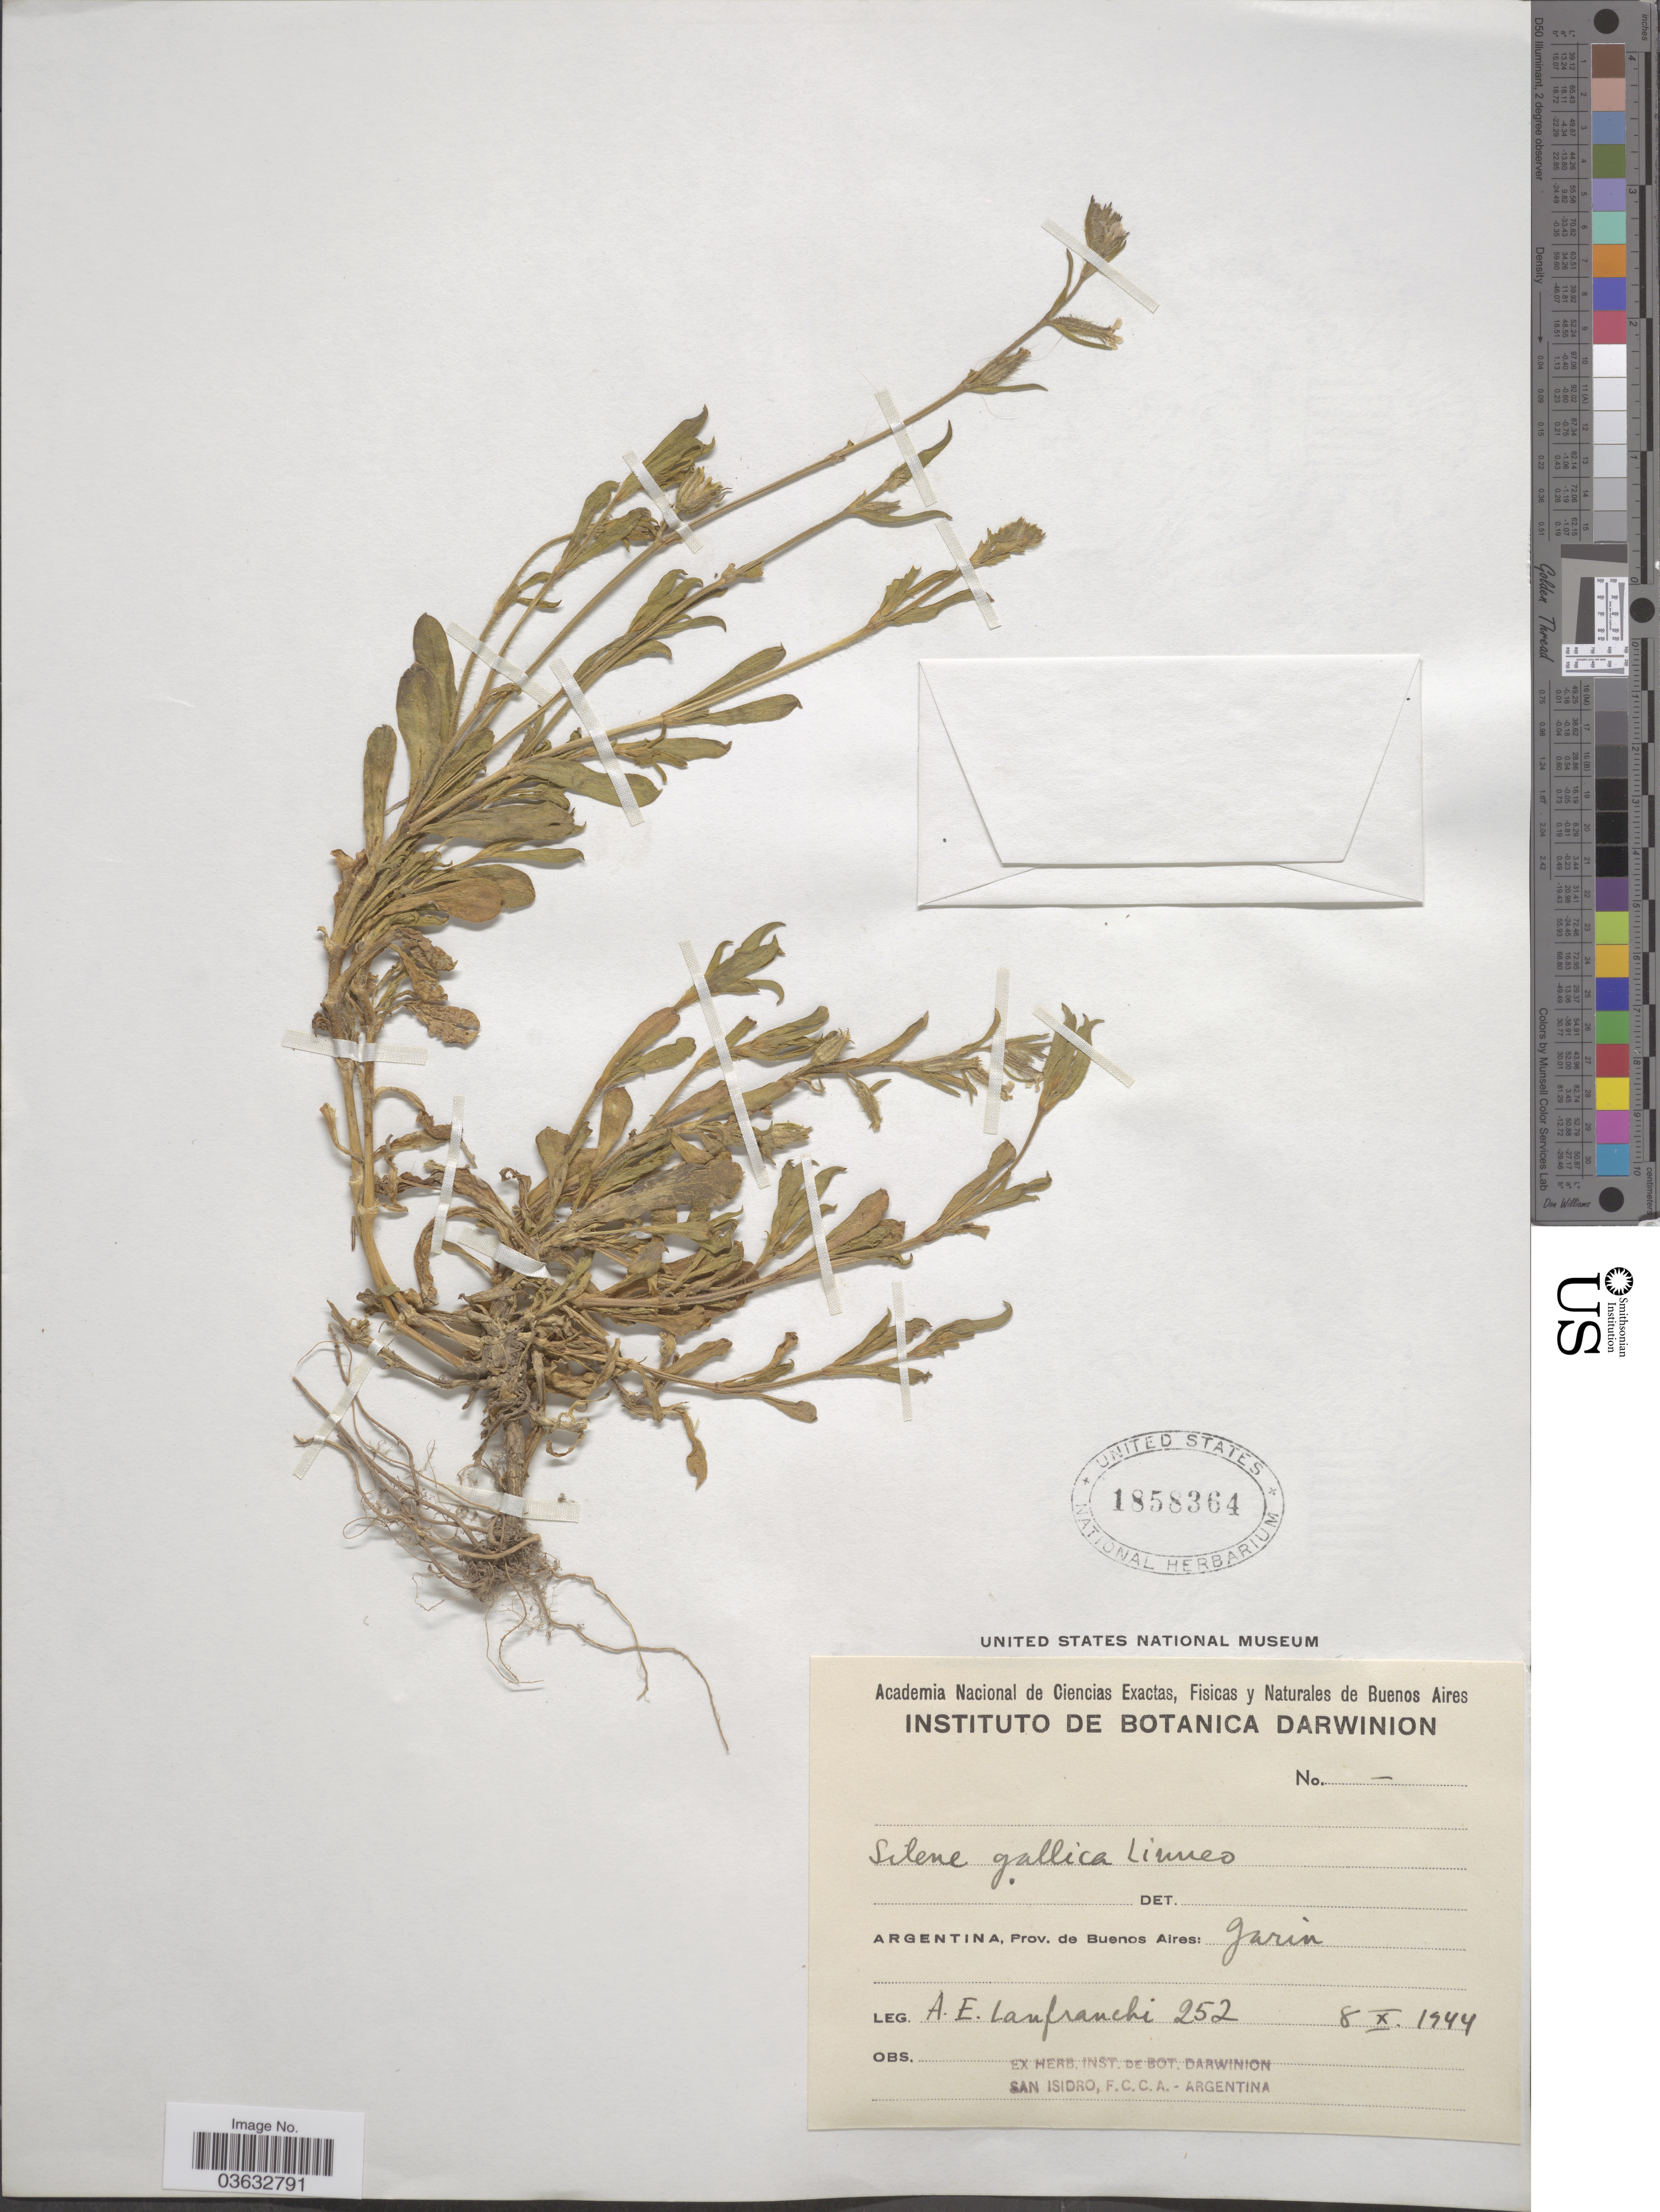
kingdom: Plantae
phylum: Tracheophyta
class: Magnoliopsida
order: Caryophyllales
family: Caryophyllaceae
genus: Silene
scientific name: Silene gallica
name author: L.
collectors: Lanfranchi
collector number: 252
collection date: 1944-10-08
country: Argentina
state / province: Buenos Aires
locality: Prov. de Buenos Aires: Garin.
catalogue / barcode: US 1858364